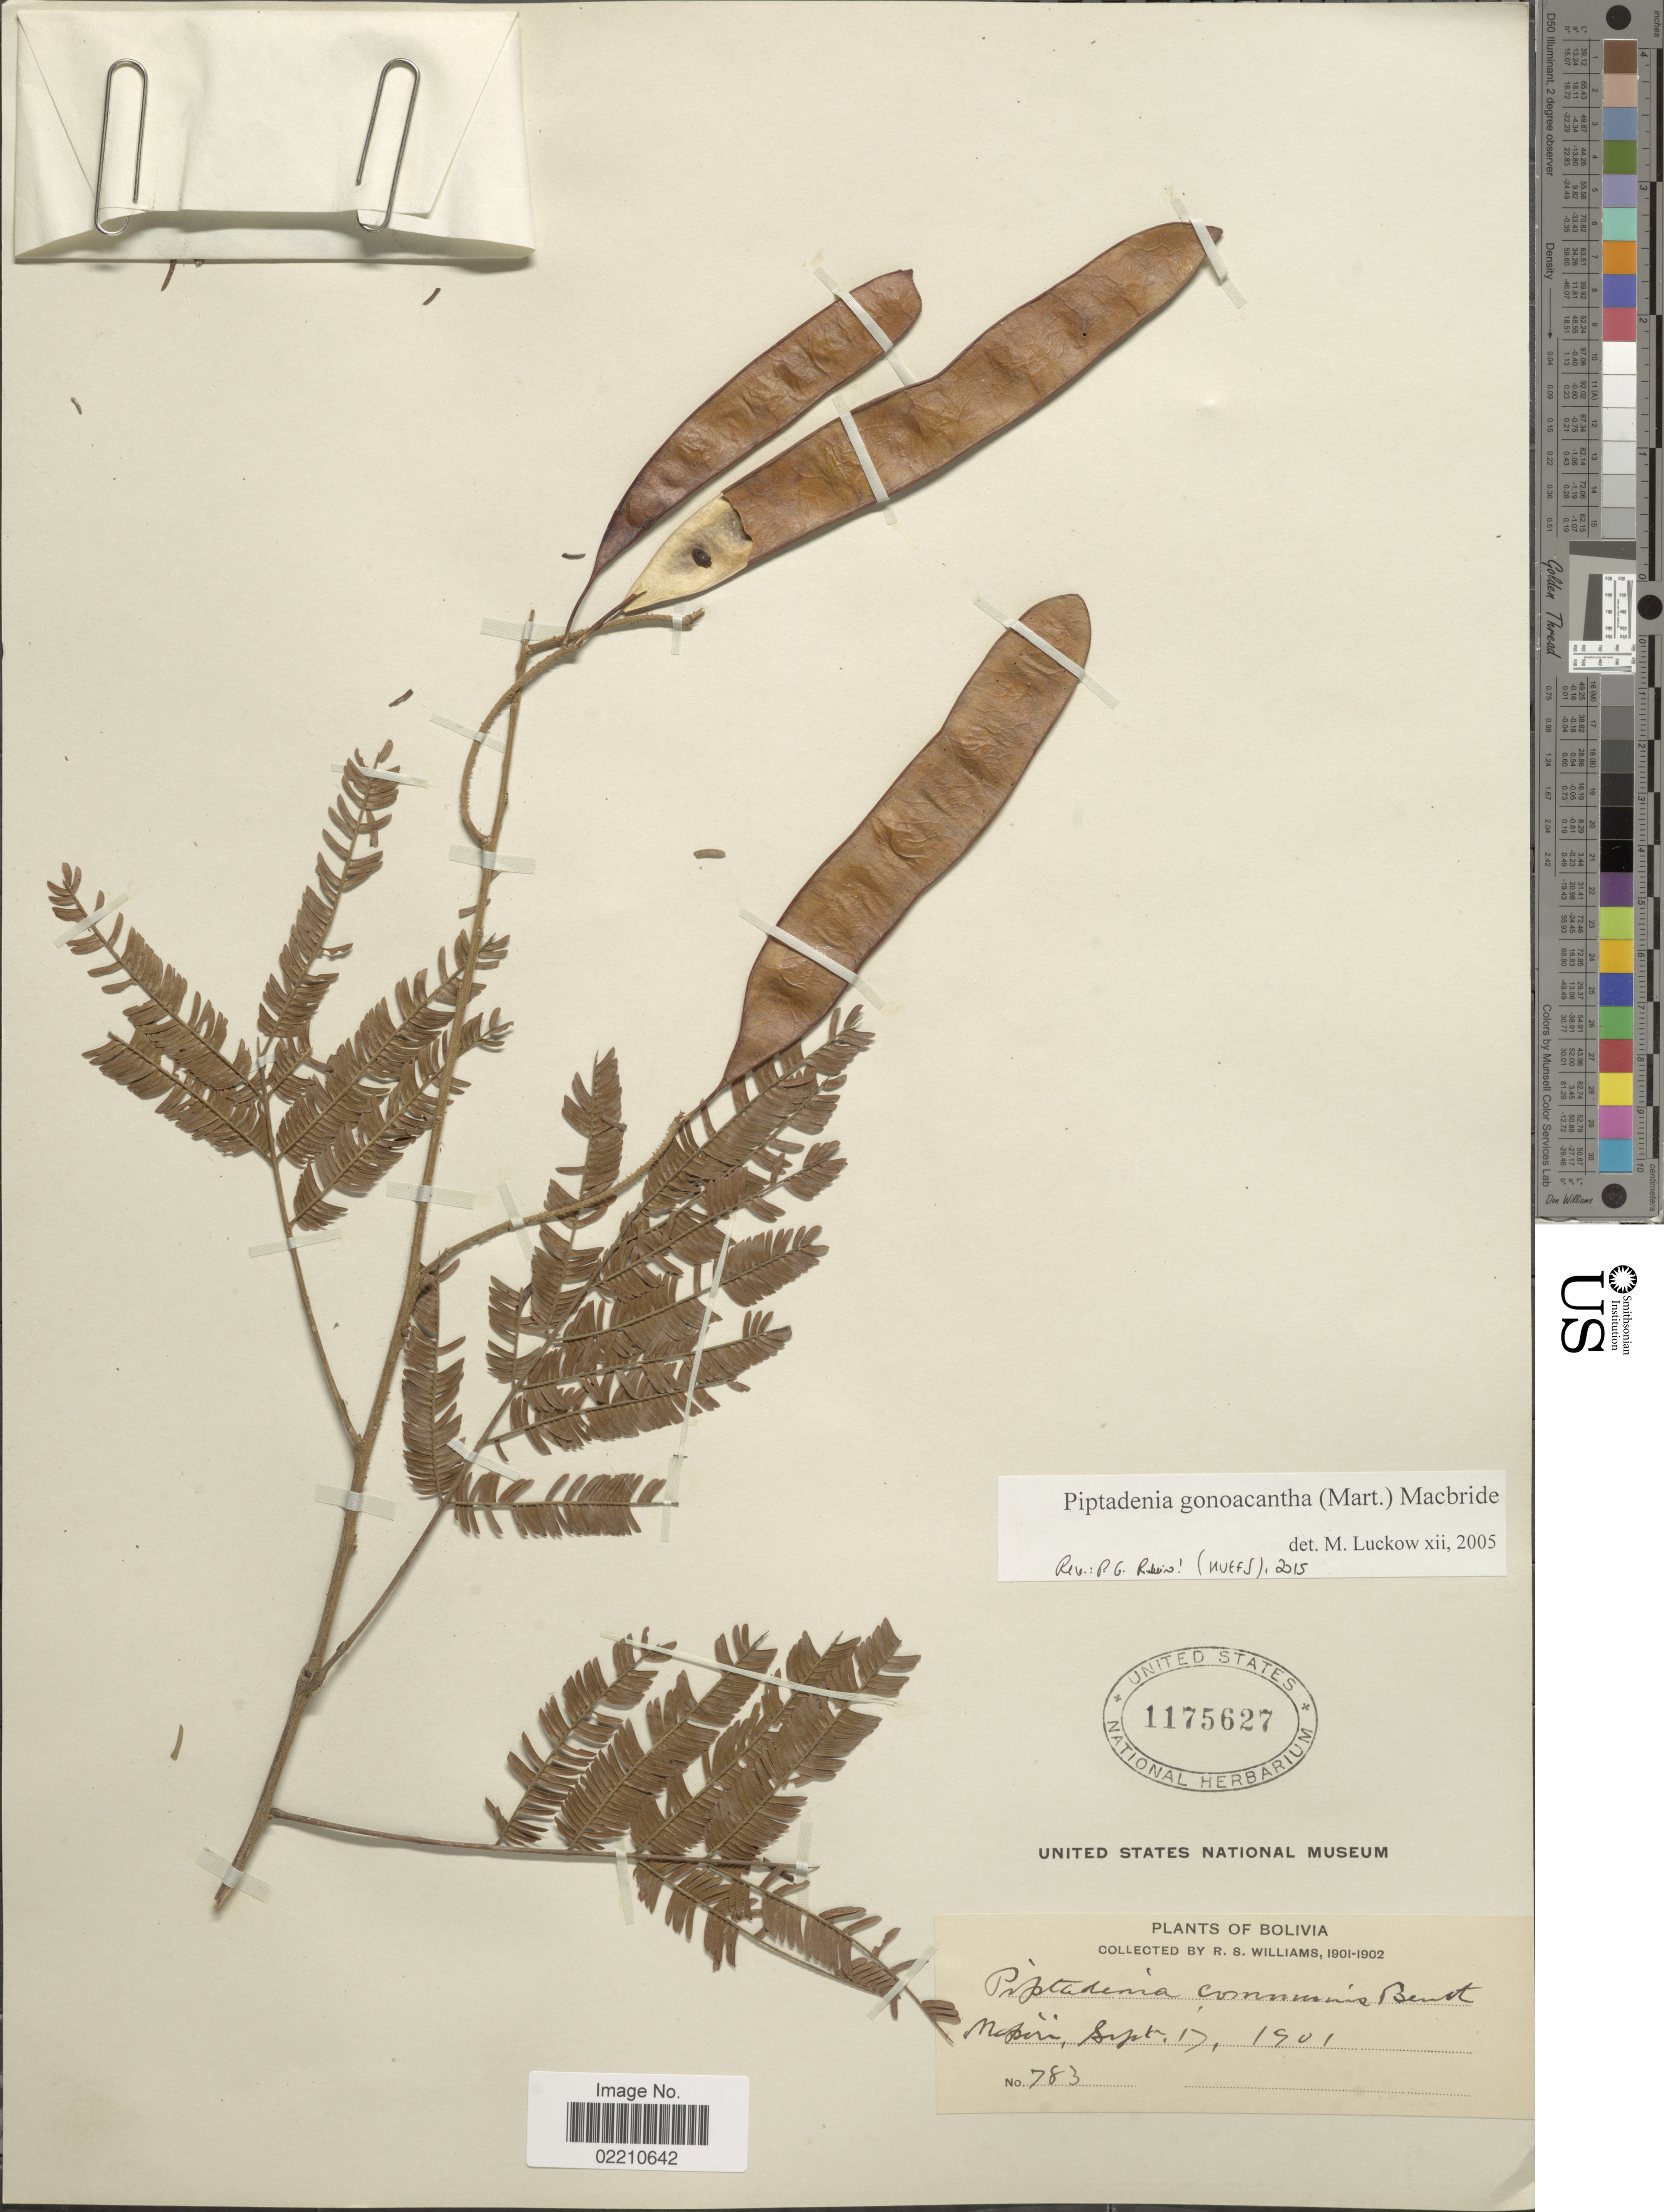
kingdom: Plantae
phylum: Tracheophyta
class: Magnoliopsida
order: Fabales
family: Fabaceae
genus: Piptadenia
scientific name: Piptadenia gonoacantha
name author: (Mart.) J.F. Macbr.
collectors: R. S. Williams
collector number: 783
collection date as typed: Sep. 17, 1901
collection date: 1901-09-17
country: Bolivia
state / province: La Paz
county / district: Larecaja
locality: Mapiri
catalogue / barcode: US 1175627